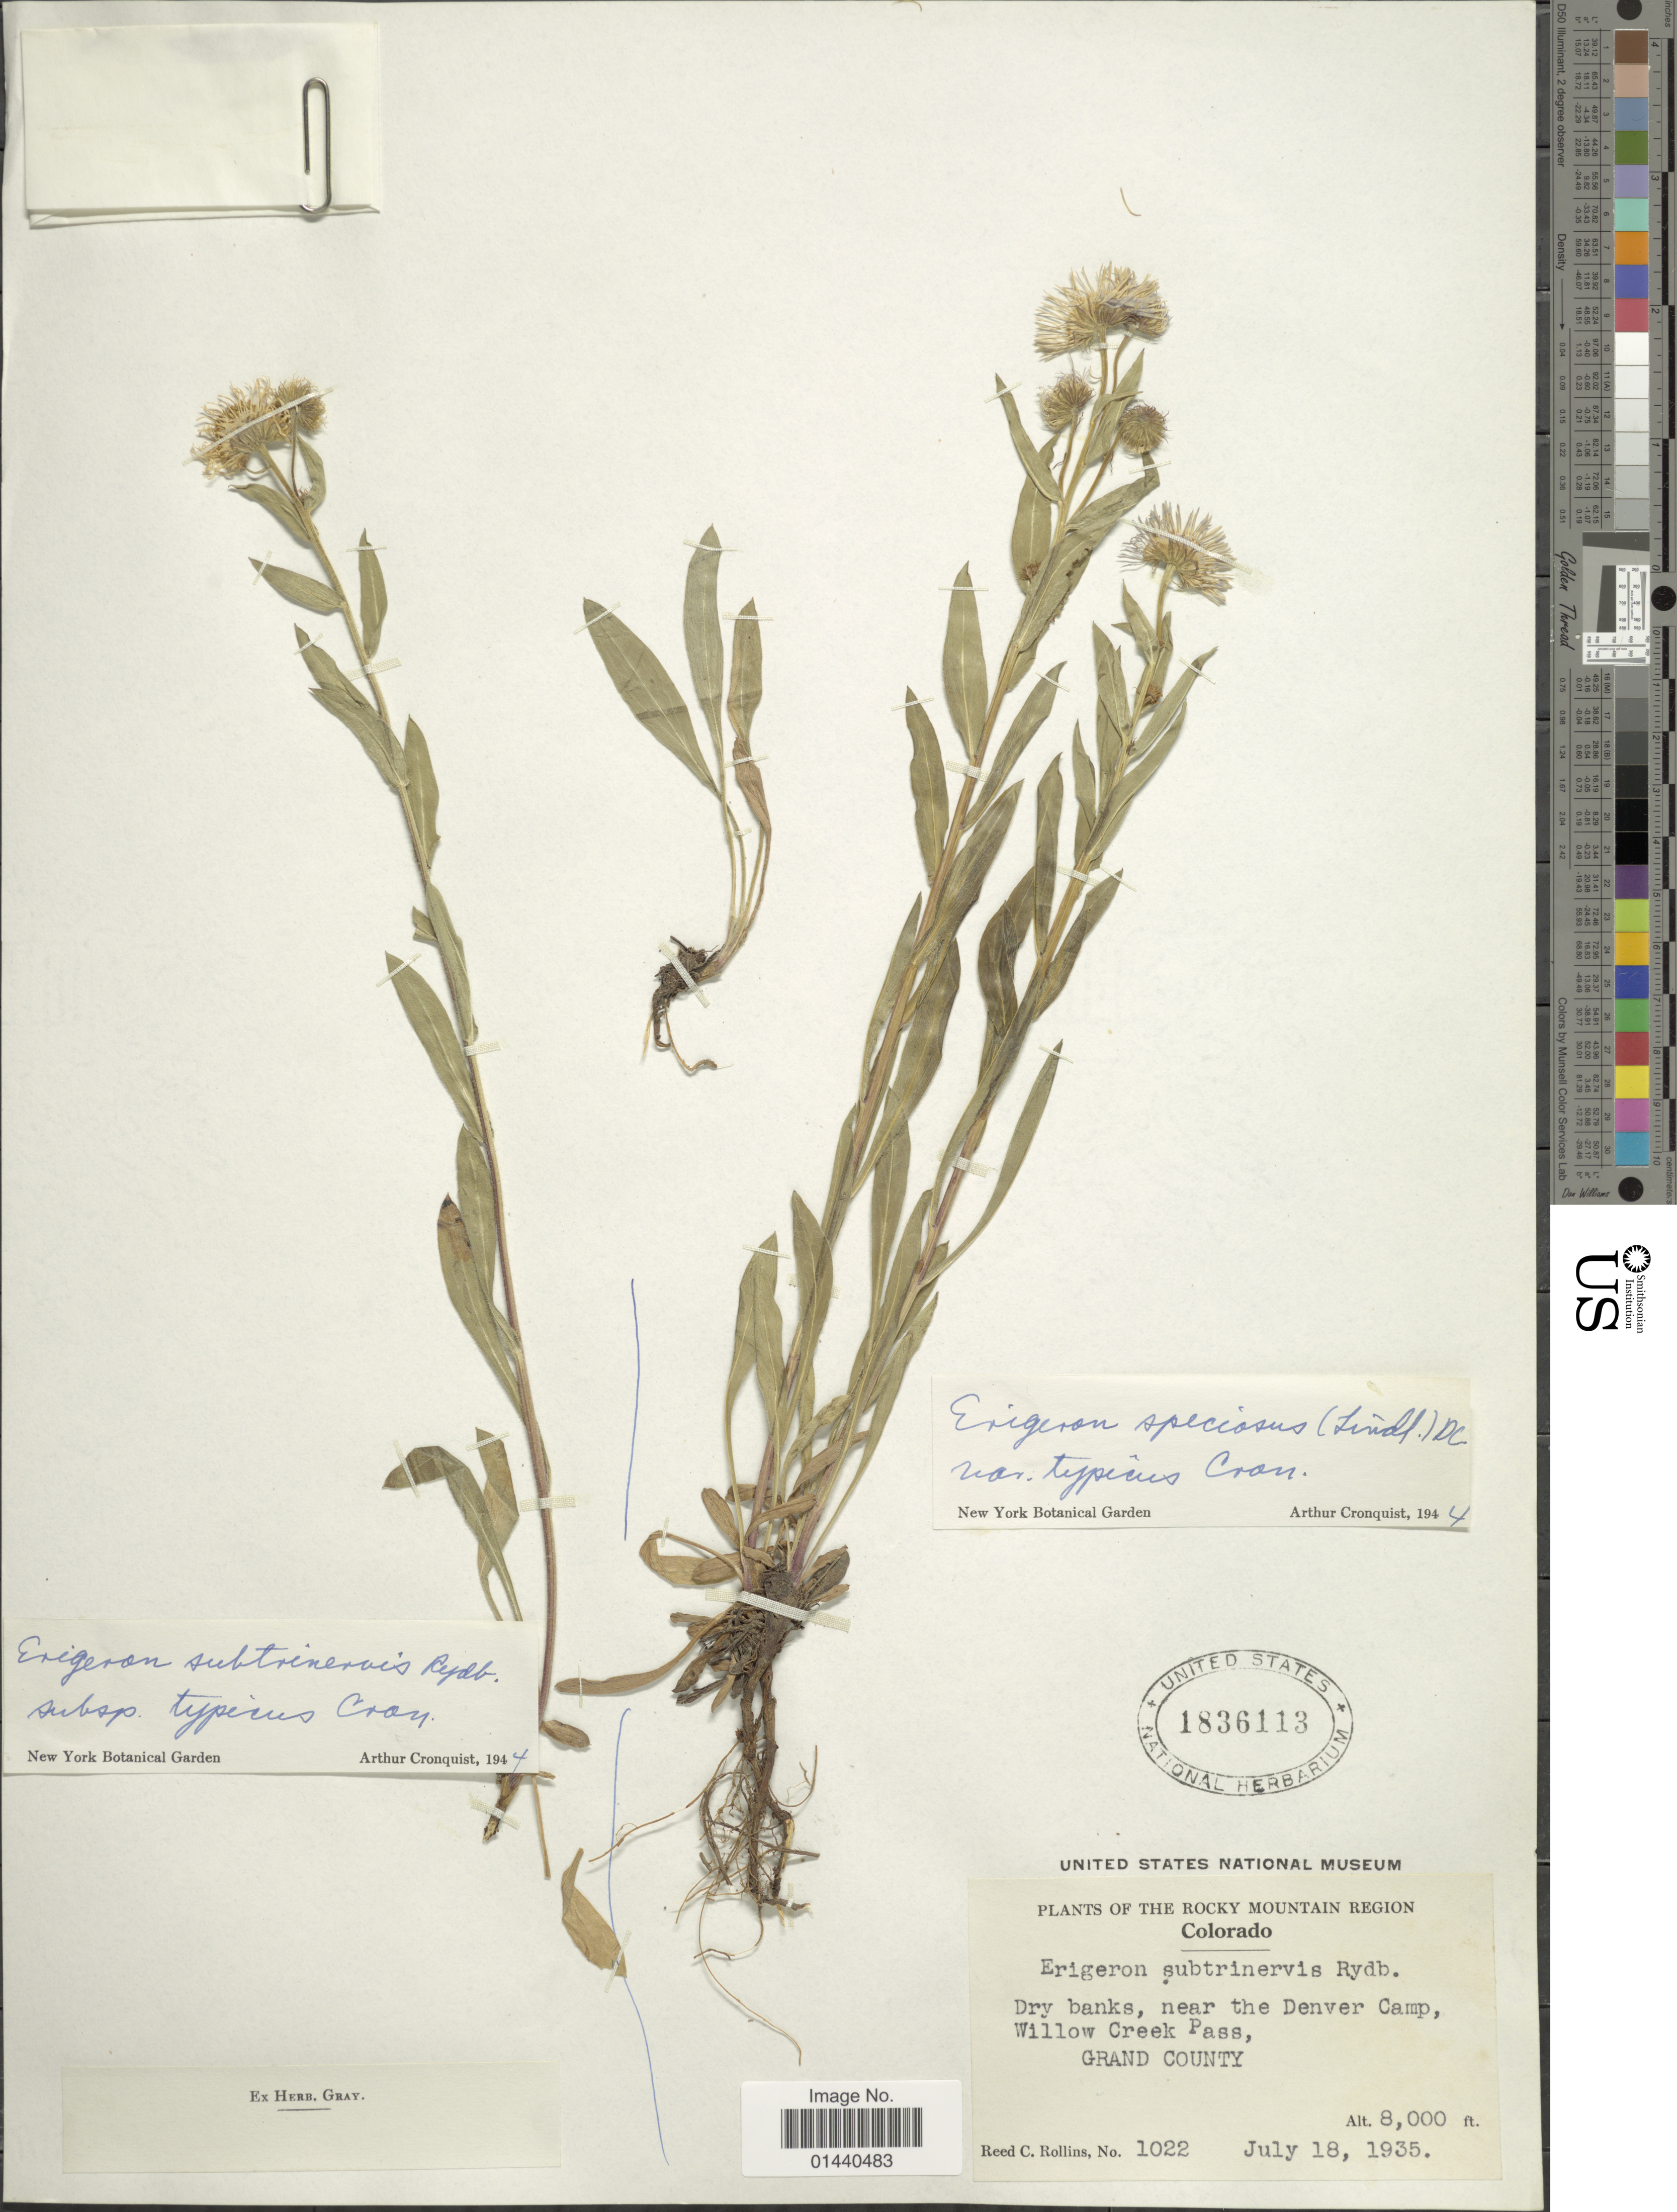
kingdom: Plantae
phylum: Tracheophyta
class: Magnoliopsida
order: Asterales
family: Asteraceae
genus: Erigeron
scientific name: Erigeron speciosus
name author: (Lindl.) DC.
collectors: R. C. Rollins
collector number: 1022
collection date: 1935-07-18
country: United States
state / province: Colorado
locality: The Rocky Mountain Region. Near the Denver Camp, Willow Creek Pass, Grand County.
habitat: dry banks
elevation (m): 2438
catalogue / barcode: US 1836113